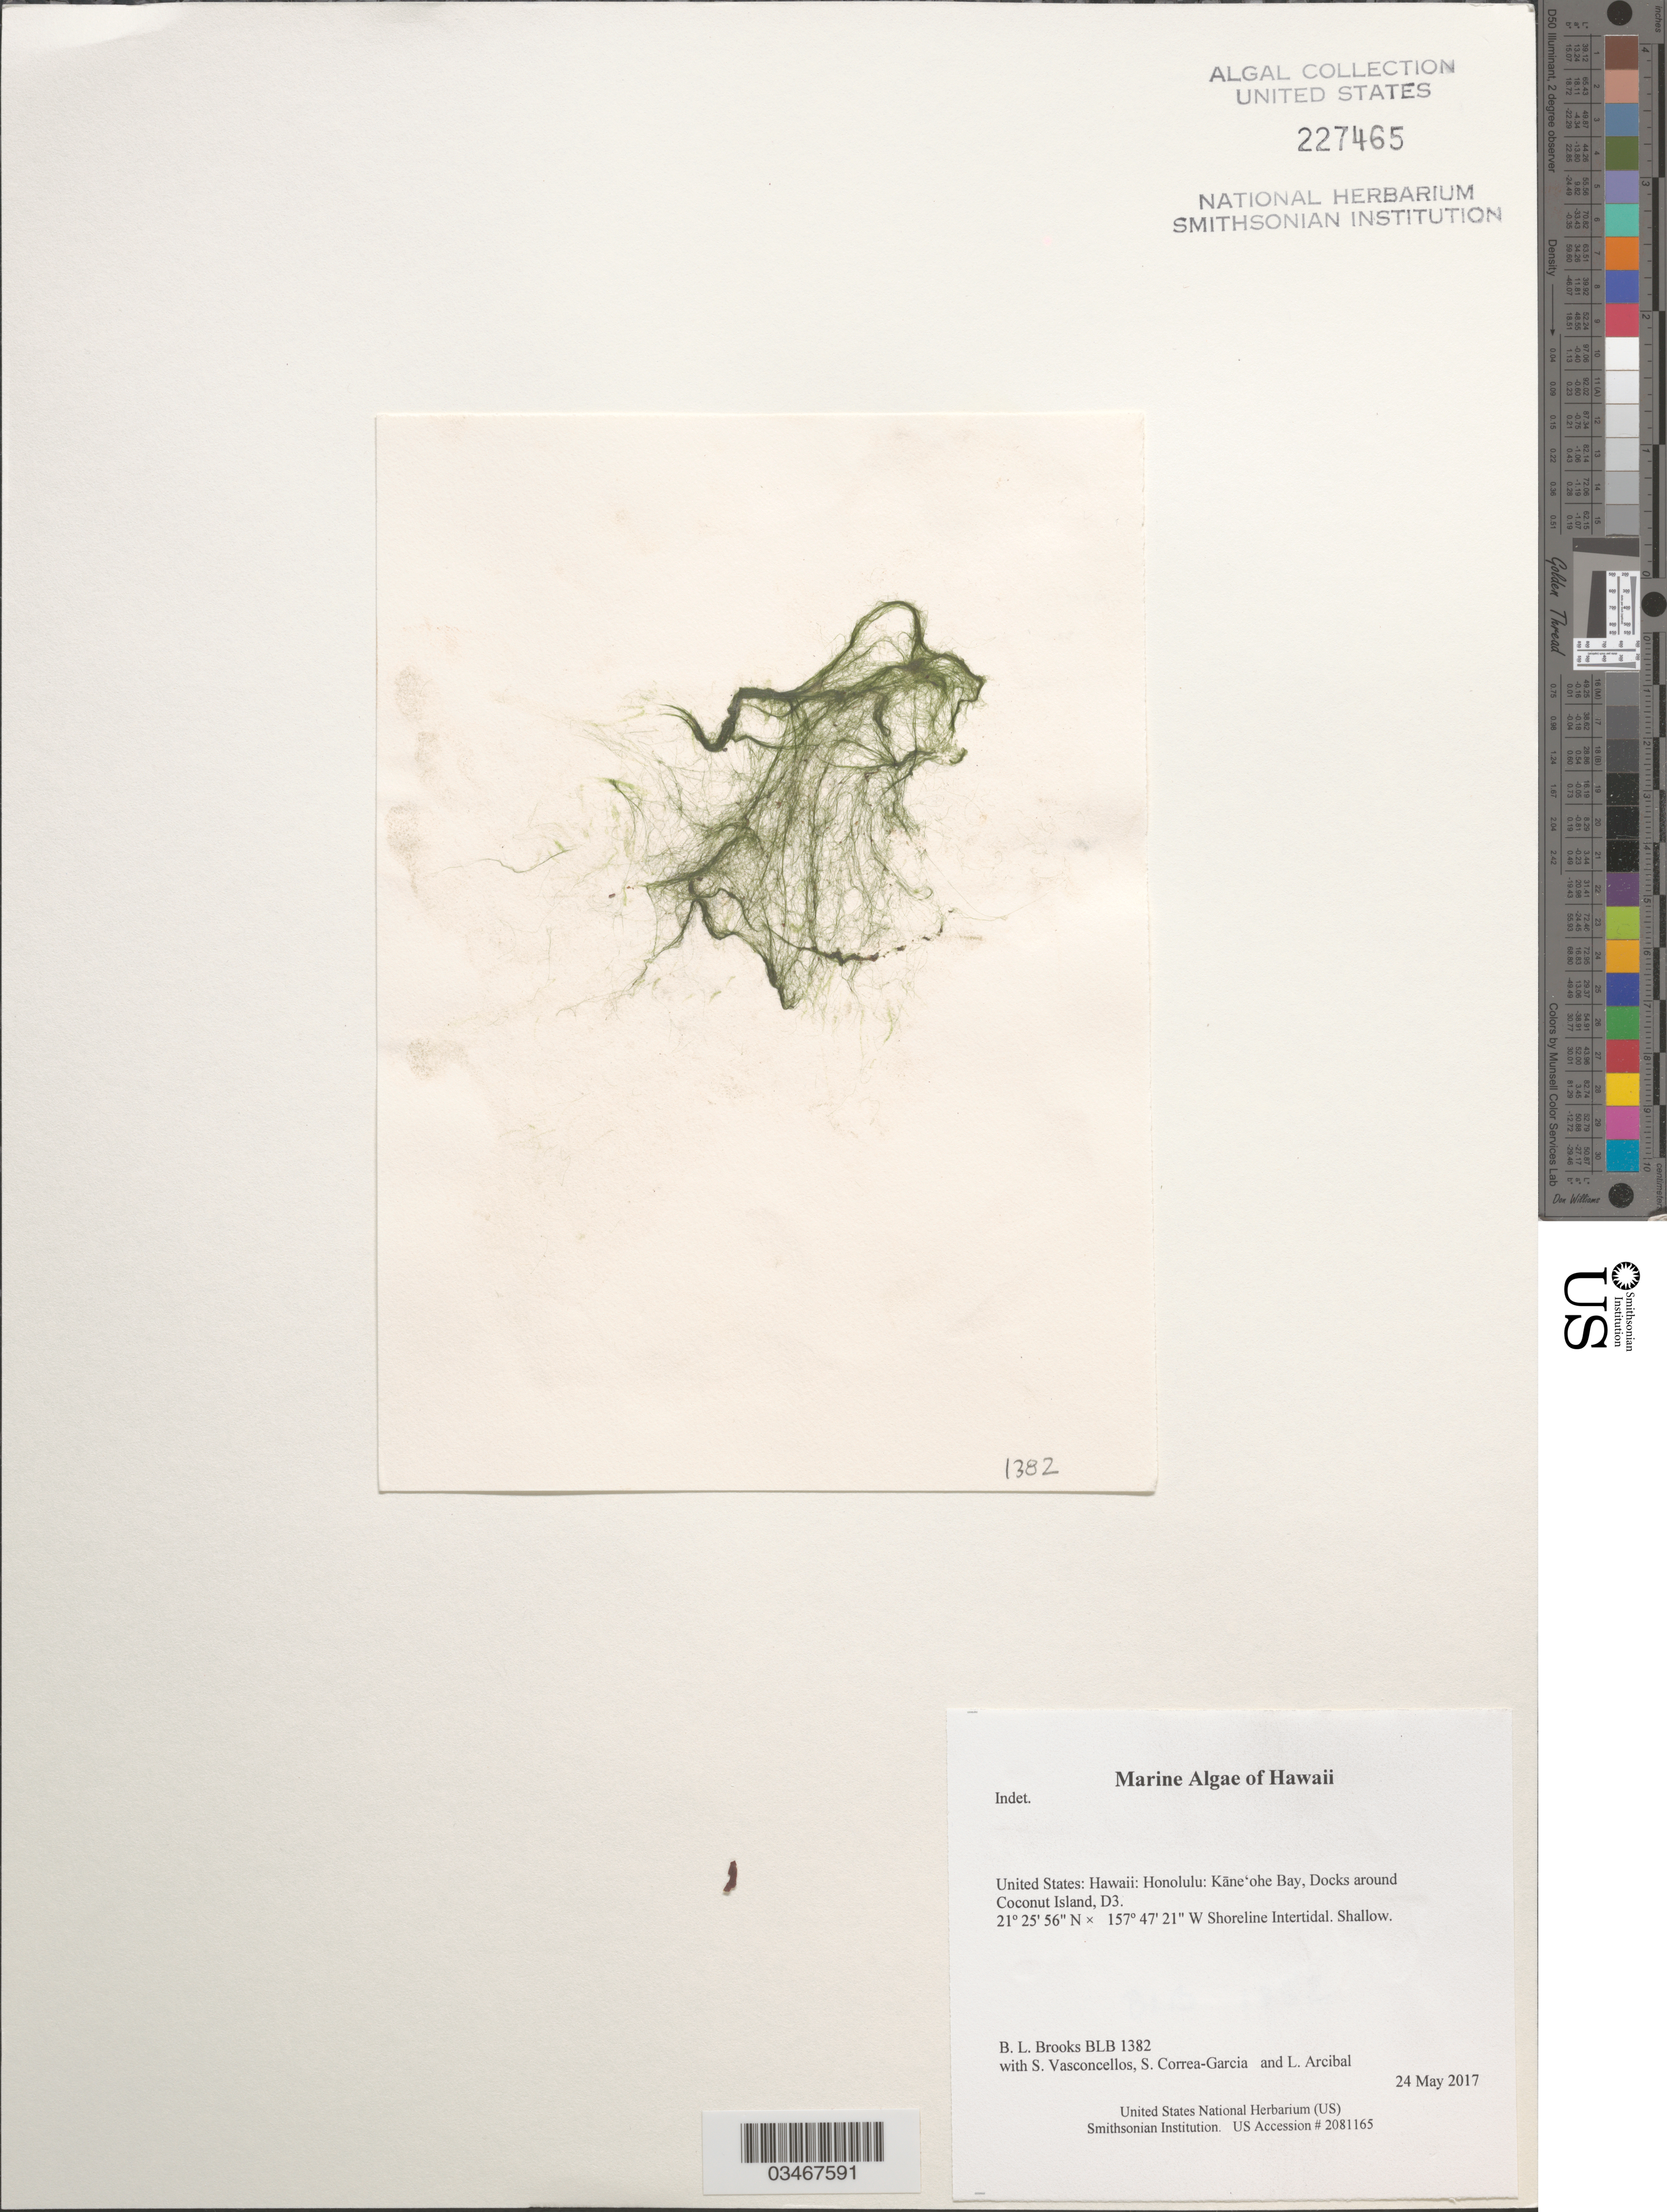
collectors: B. Brooks, S. Vasconcellos, S. Correa-Garcia & L. Arcibal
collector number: BLB 1382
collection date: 2017-05-24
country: United States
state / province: Hawaii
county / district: Honolulu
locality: Honolulu: Kāne'ohe Bay, Docks around Coconut Island, D3.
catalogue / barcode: US 227465